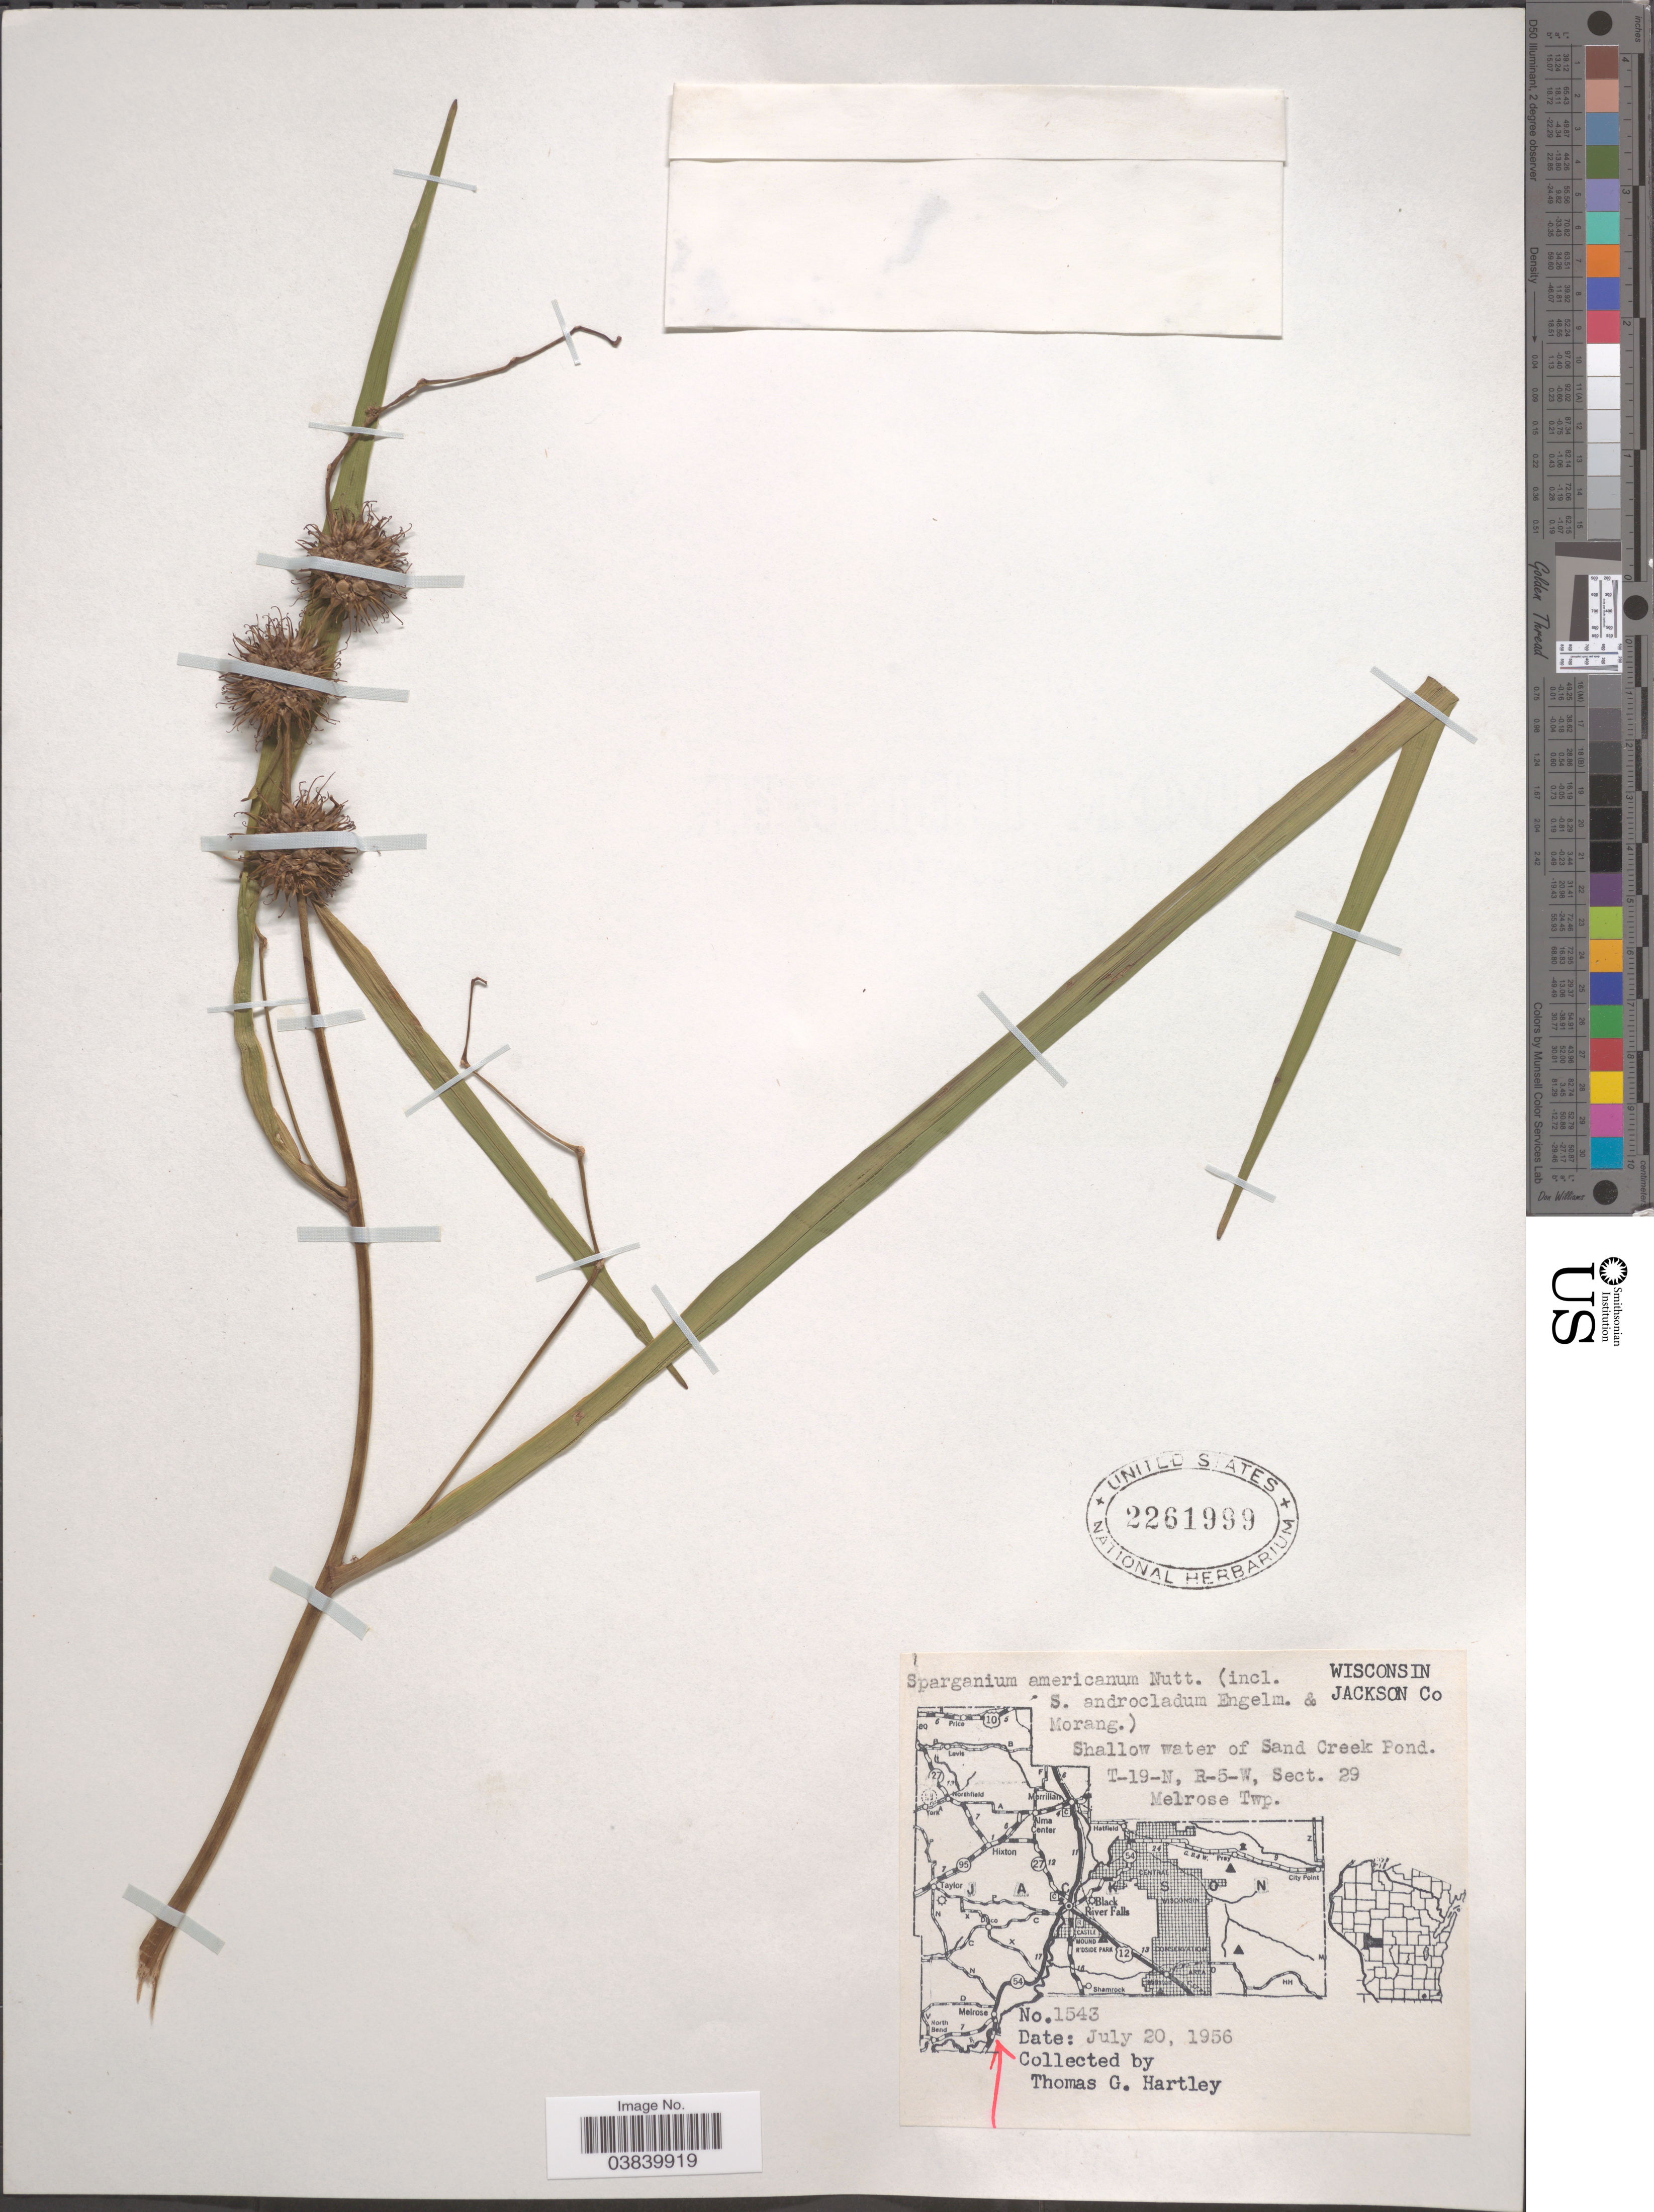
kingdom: Plantae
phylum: Tracheophyta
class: Liliopsida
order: Poales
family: Typhaceae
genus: Sparganium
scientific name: Sparganium androcladum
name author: Morong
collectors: T. G. Hartley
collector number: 1543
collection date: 1956-07-20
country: United States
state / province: Wisconsin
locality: Jackson Co. Shallow water of Sand Creek Pond. T-19-N, R-5-W, Sect. 29. Melrose Twp.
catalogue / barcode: US 2261999